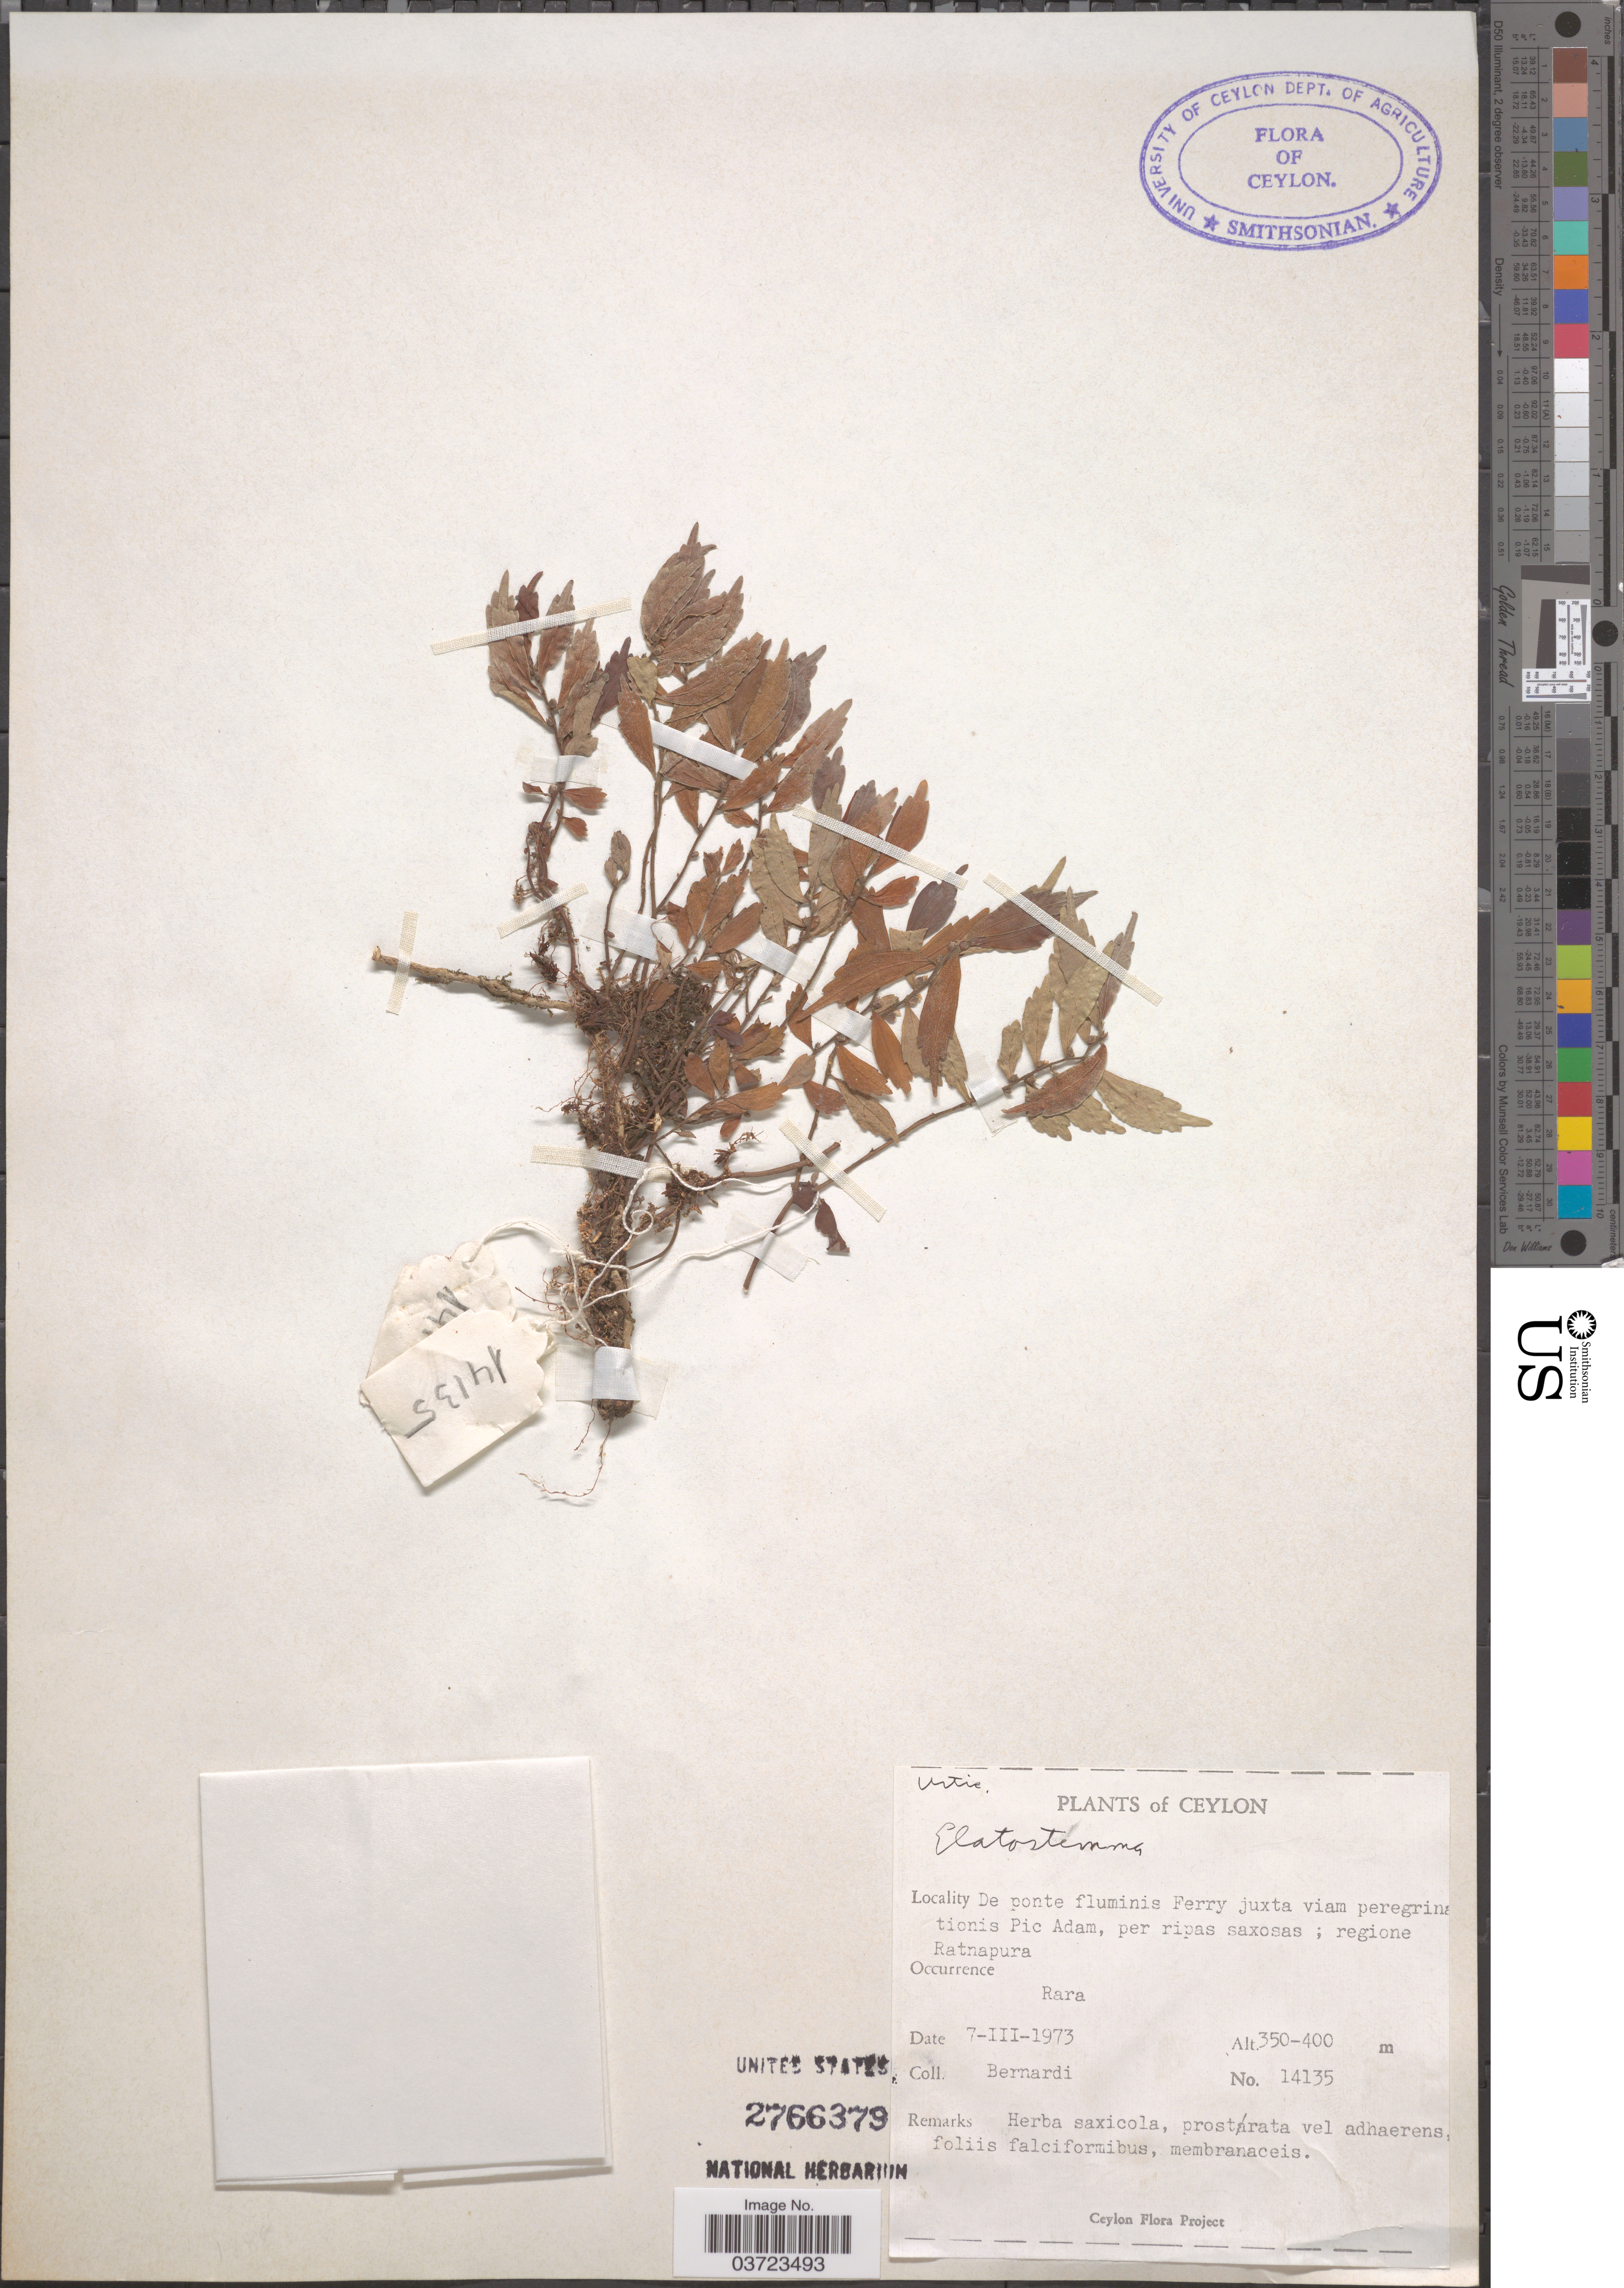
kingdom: Plantae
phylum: Tracheophyta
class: Magnoliopsida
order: Rosales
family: Urticaceae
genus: Elatostema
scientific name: Elatostema sp.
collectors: Bernardi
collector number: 14135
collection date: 1973-03-07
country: Sri Lanka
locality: Ceylon. De ponte fluminis Ferry juxta viam peregrinationis Pic Adam, per ripas saxosas; regione Ratnapura.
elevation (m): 350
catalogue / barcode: US 2766379